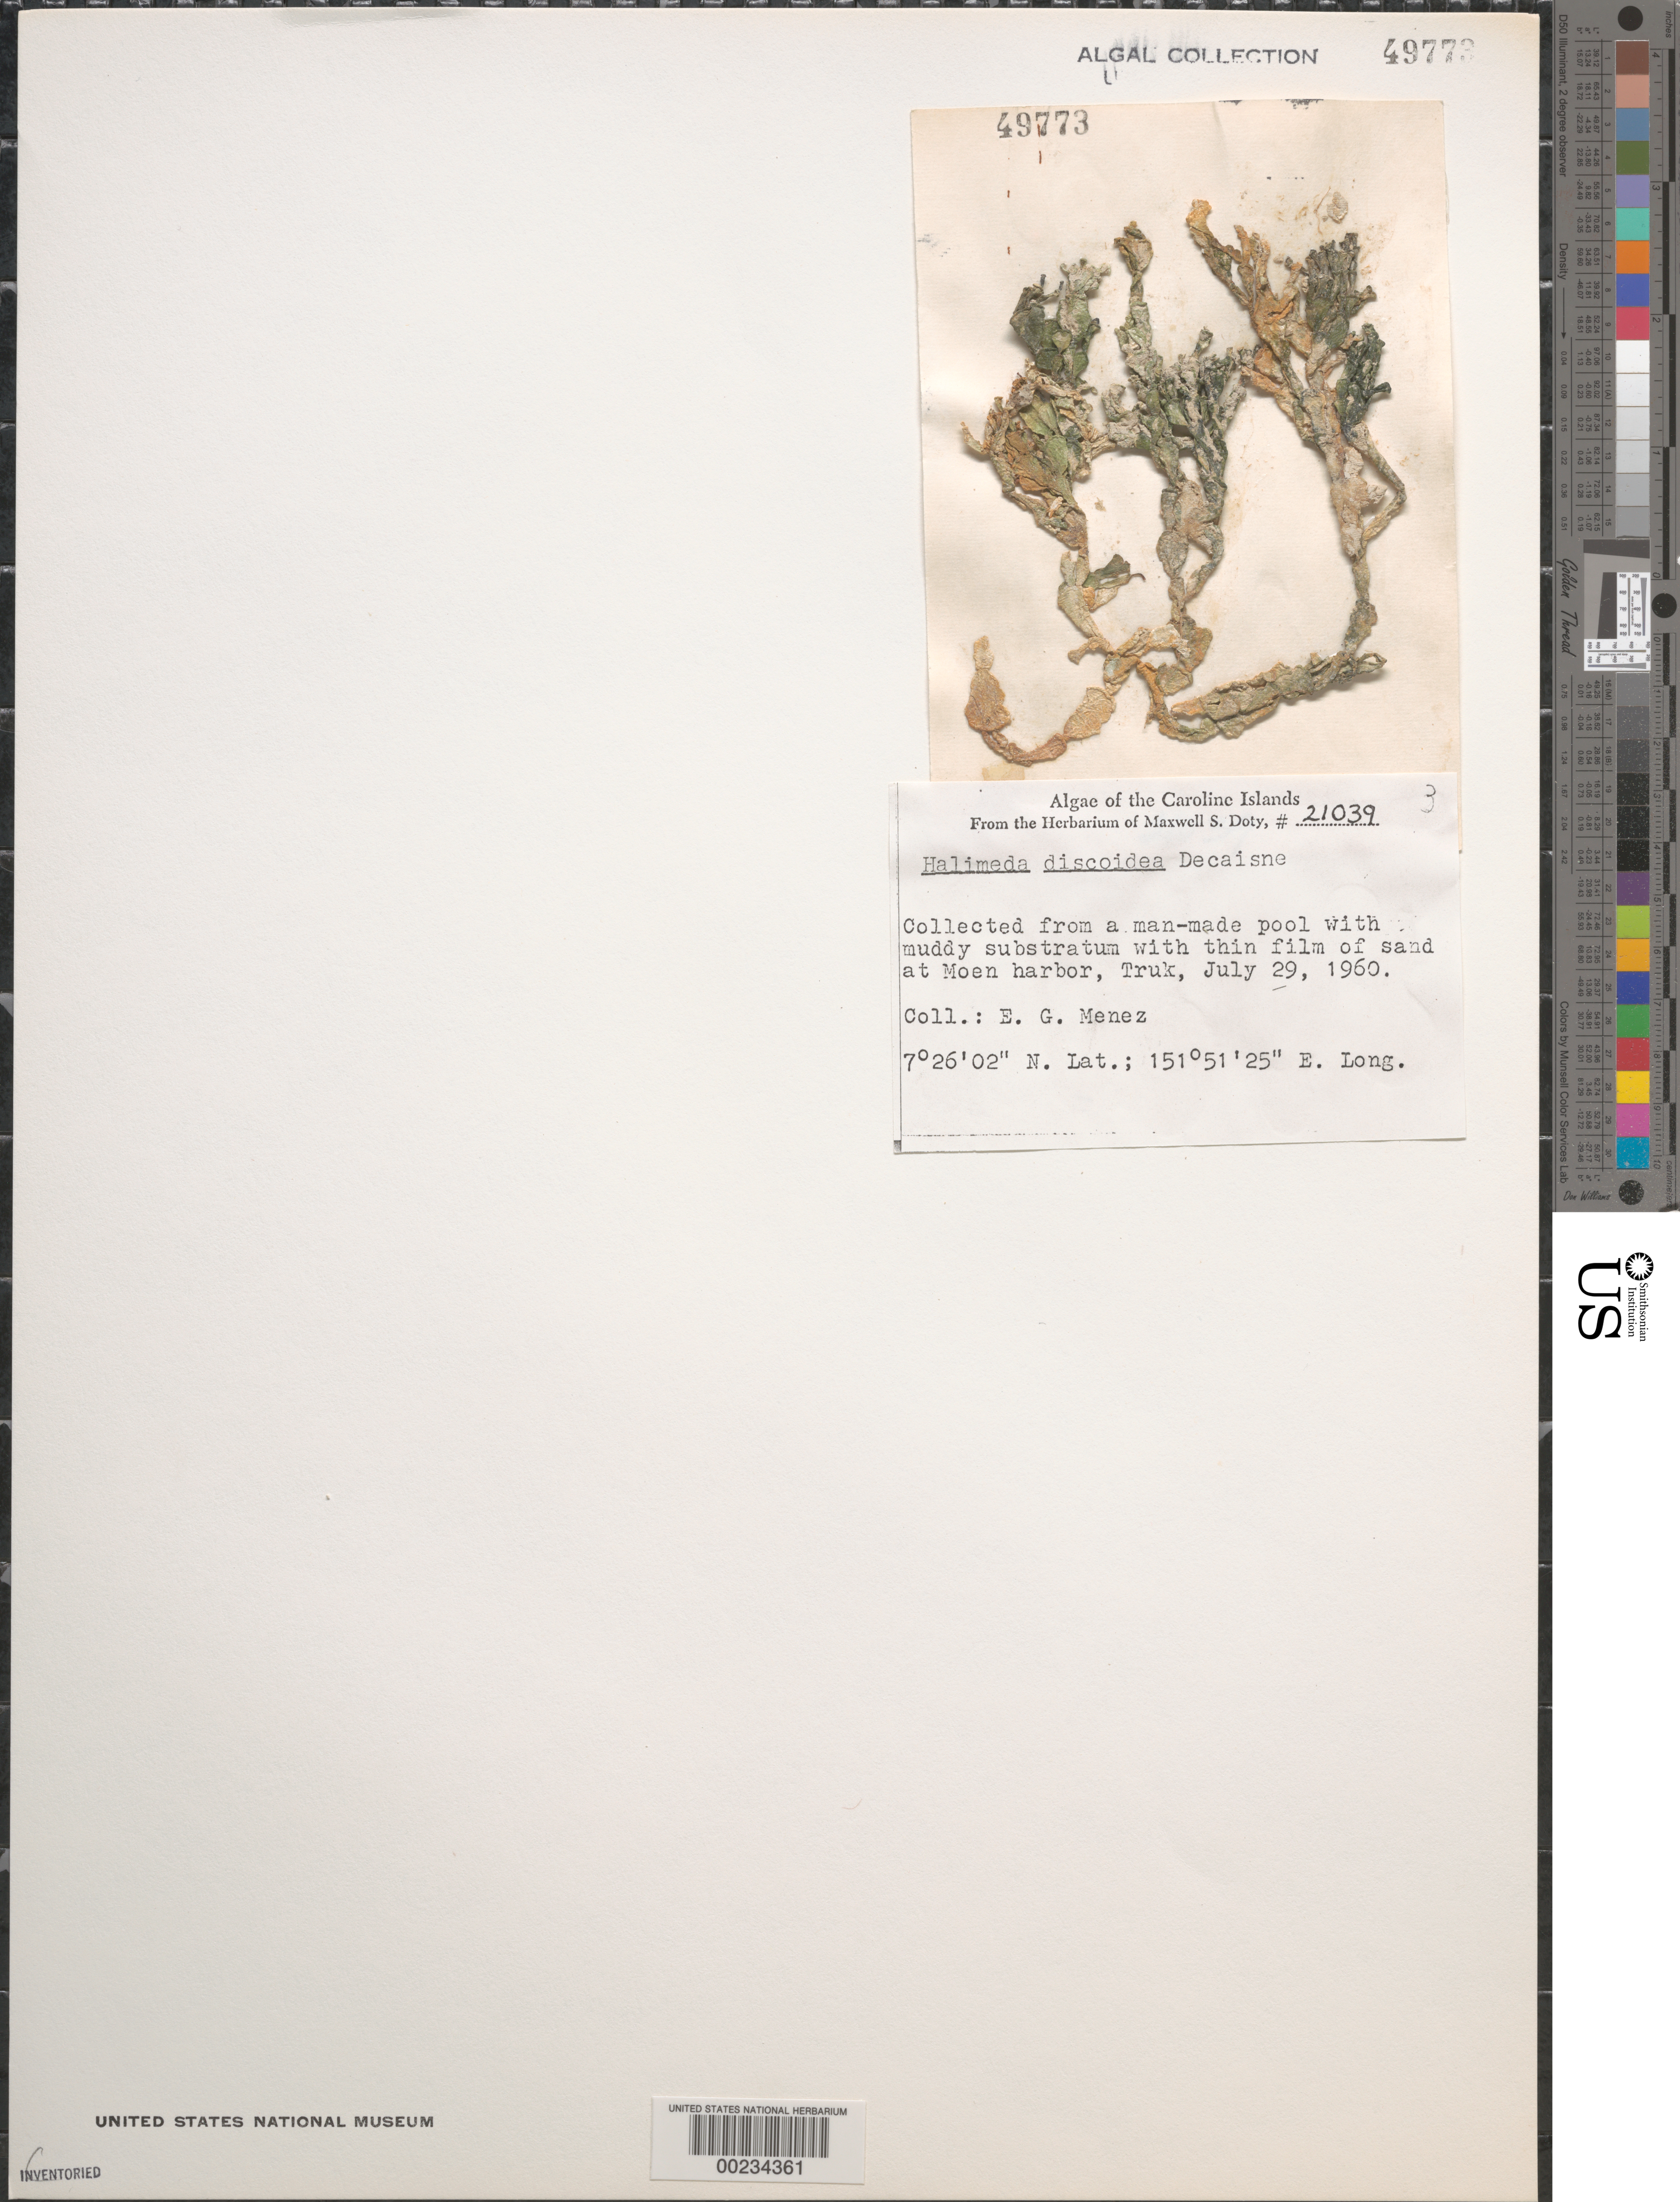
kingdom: Plantae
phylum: Chlorophyta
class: Ulvophyceae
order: Bryopsidales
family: Halimedaceae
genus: Halimeda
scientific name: Halimeda discoidea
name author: Decne.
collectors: Meñez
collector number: MSD 21039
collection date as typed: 29 Jul 1960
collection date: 1960-07-29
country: Micronesia, Federated States of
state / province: Truk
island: Moen [Wono]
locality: Moen Harbor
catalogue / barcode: US 49773